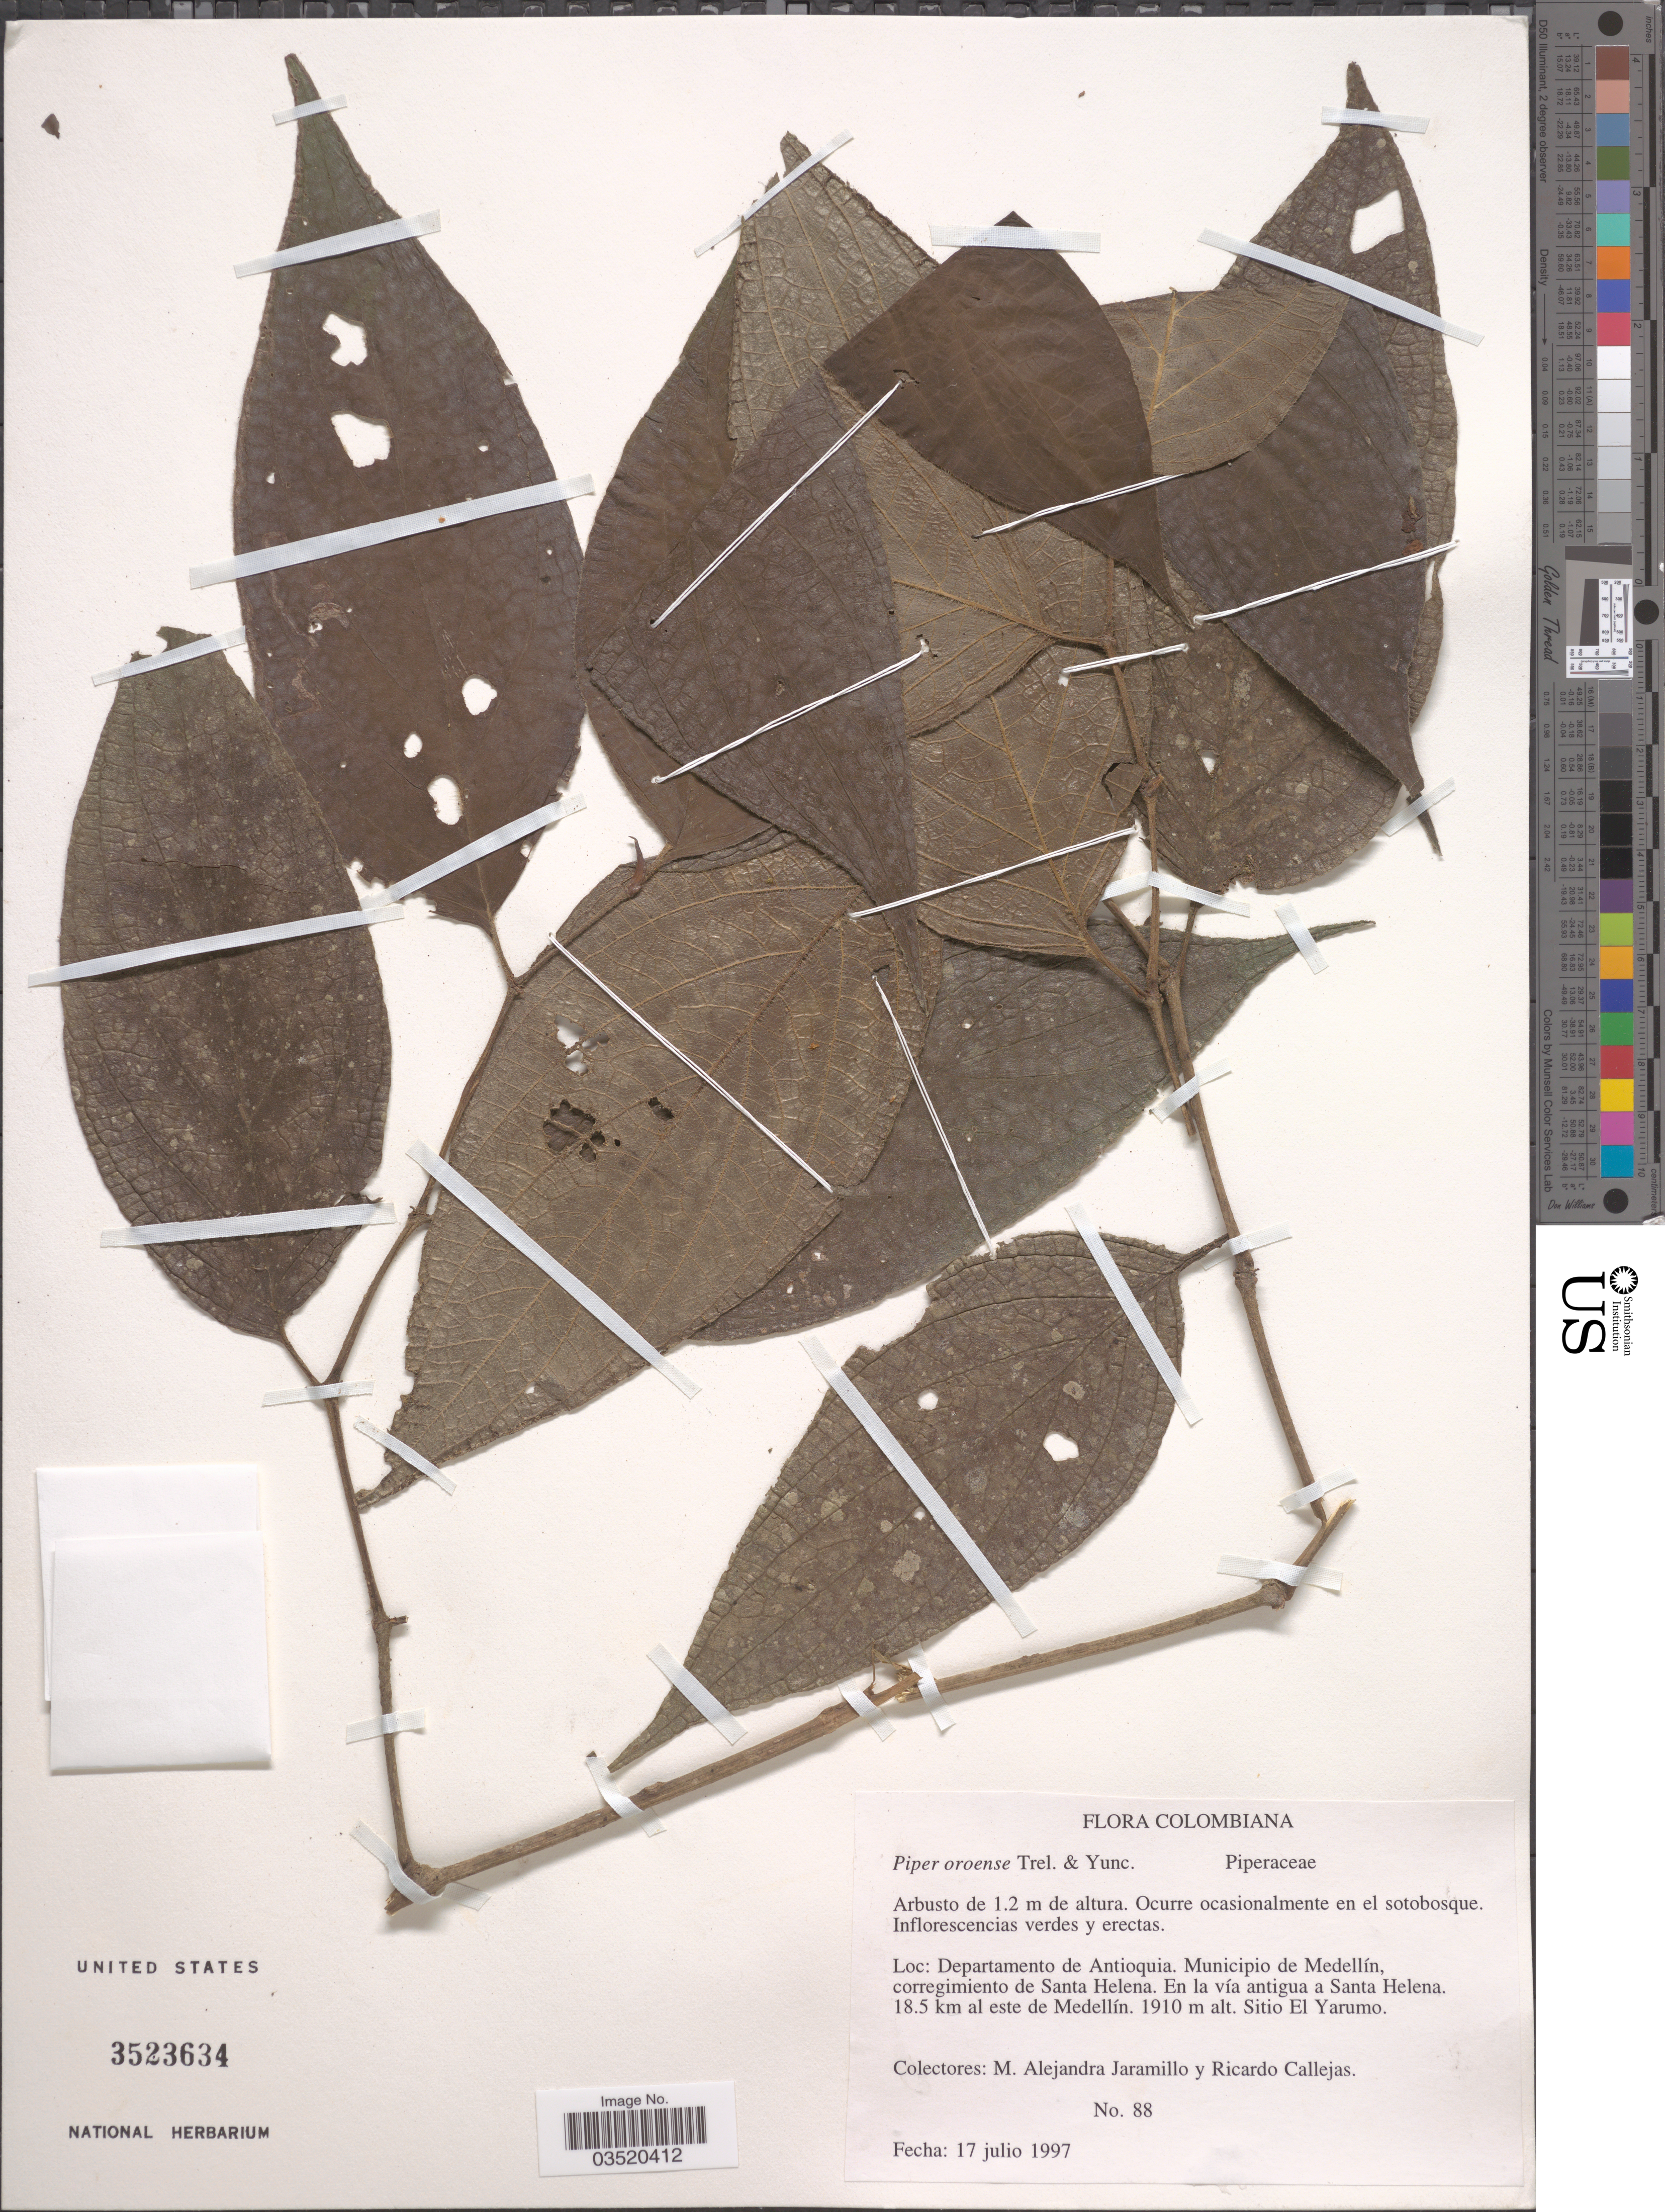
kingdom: Plantae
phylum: Tracheophyta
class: Magnoliopsida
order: Piperales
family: Piperaceae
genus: Piper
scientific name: Piper oroense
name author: Yunck.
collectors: M. A. Jaramillo & R. Callejas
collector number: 88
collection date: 1997-07-17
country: Colombia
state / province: Antioquia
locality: Departamento de Antioquia. Municipio de Medellín, corregimiento de Santa Helena. En la vía antigua a Santa Helena. 18.5 km al este de Medellín. Sitio El Yarumo.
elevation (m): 1910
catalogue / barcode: US 3523634